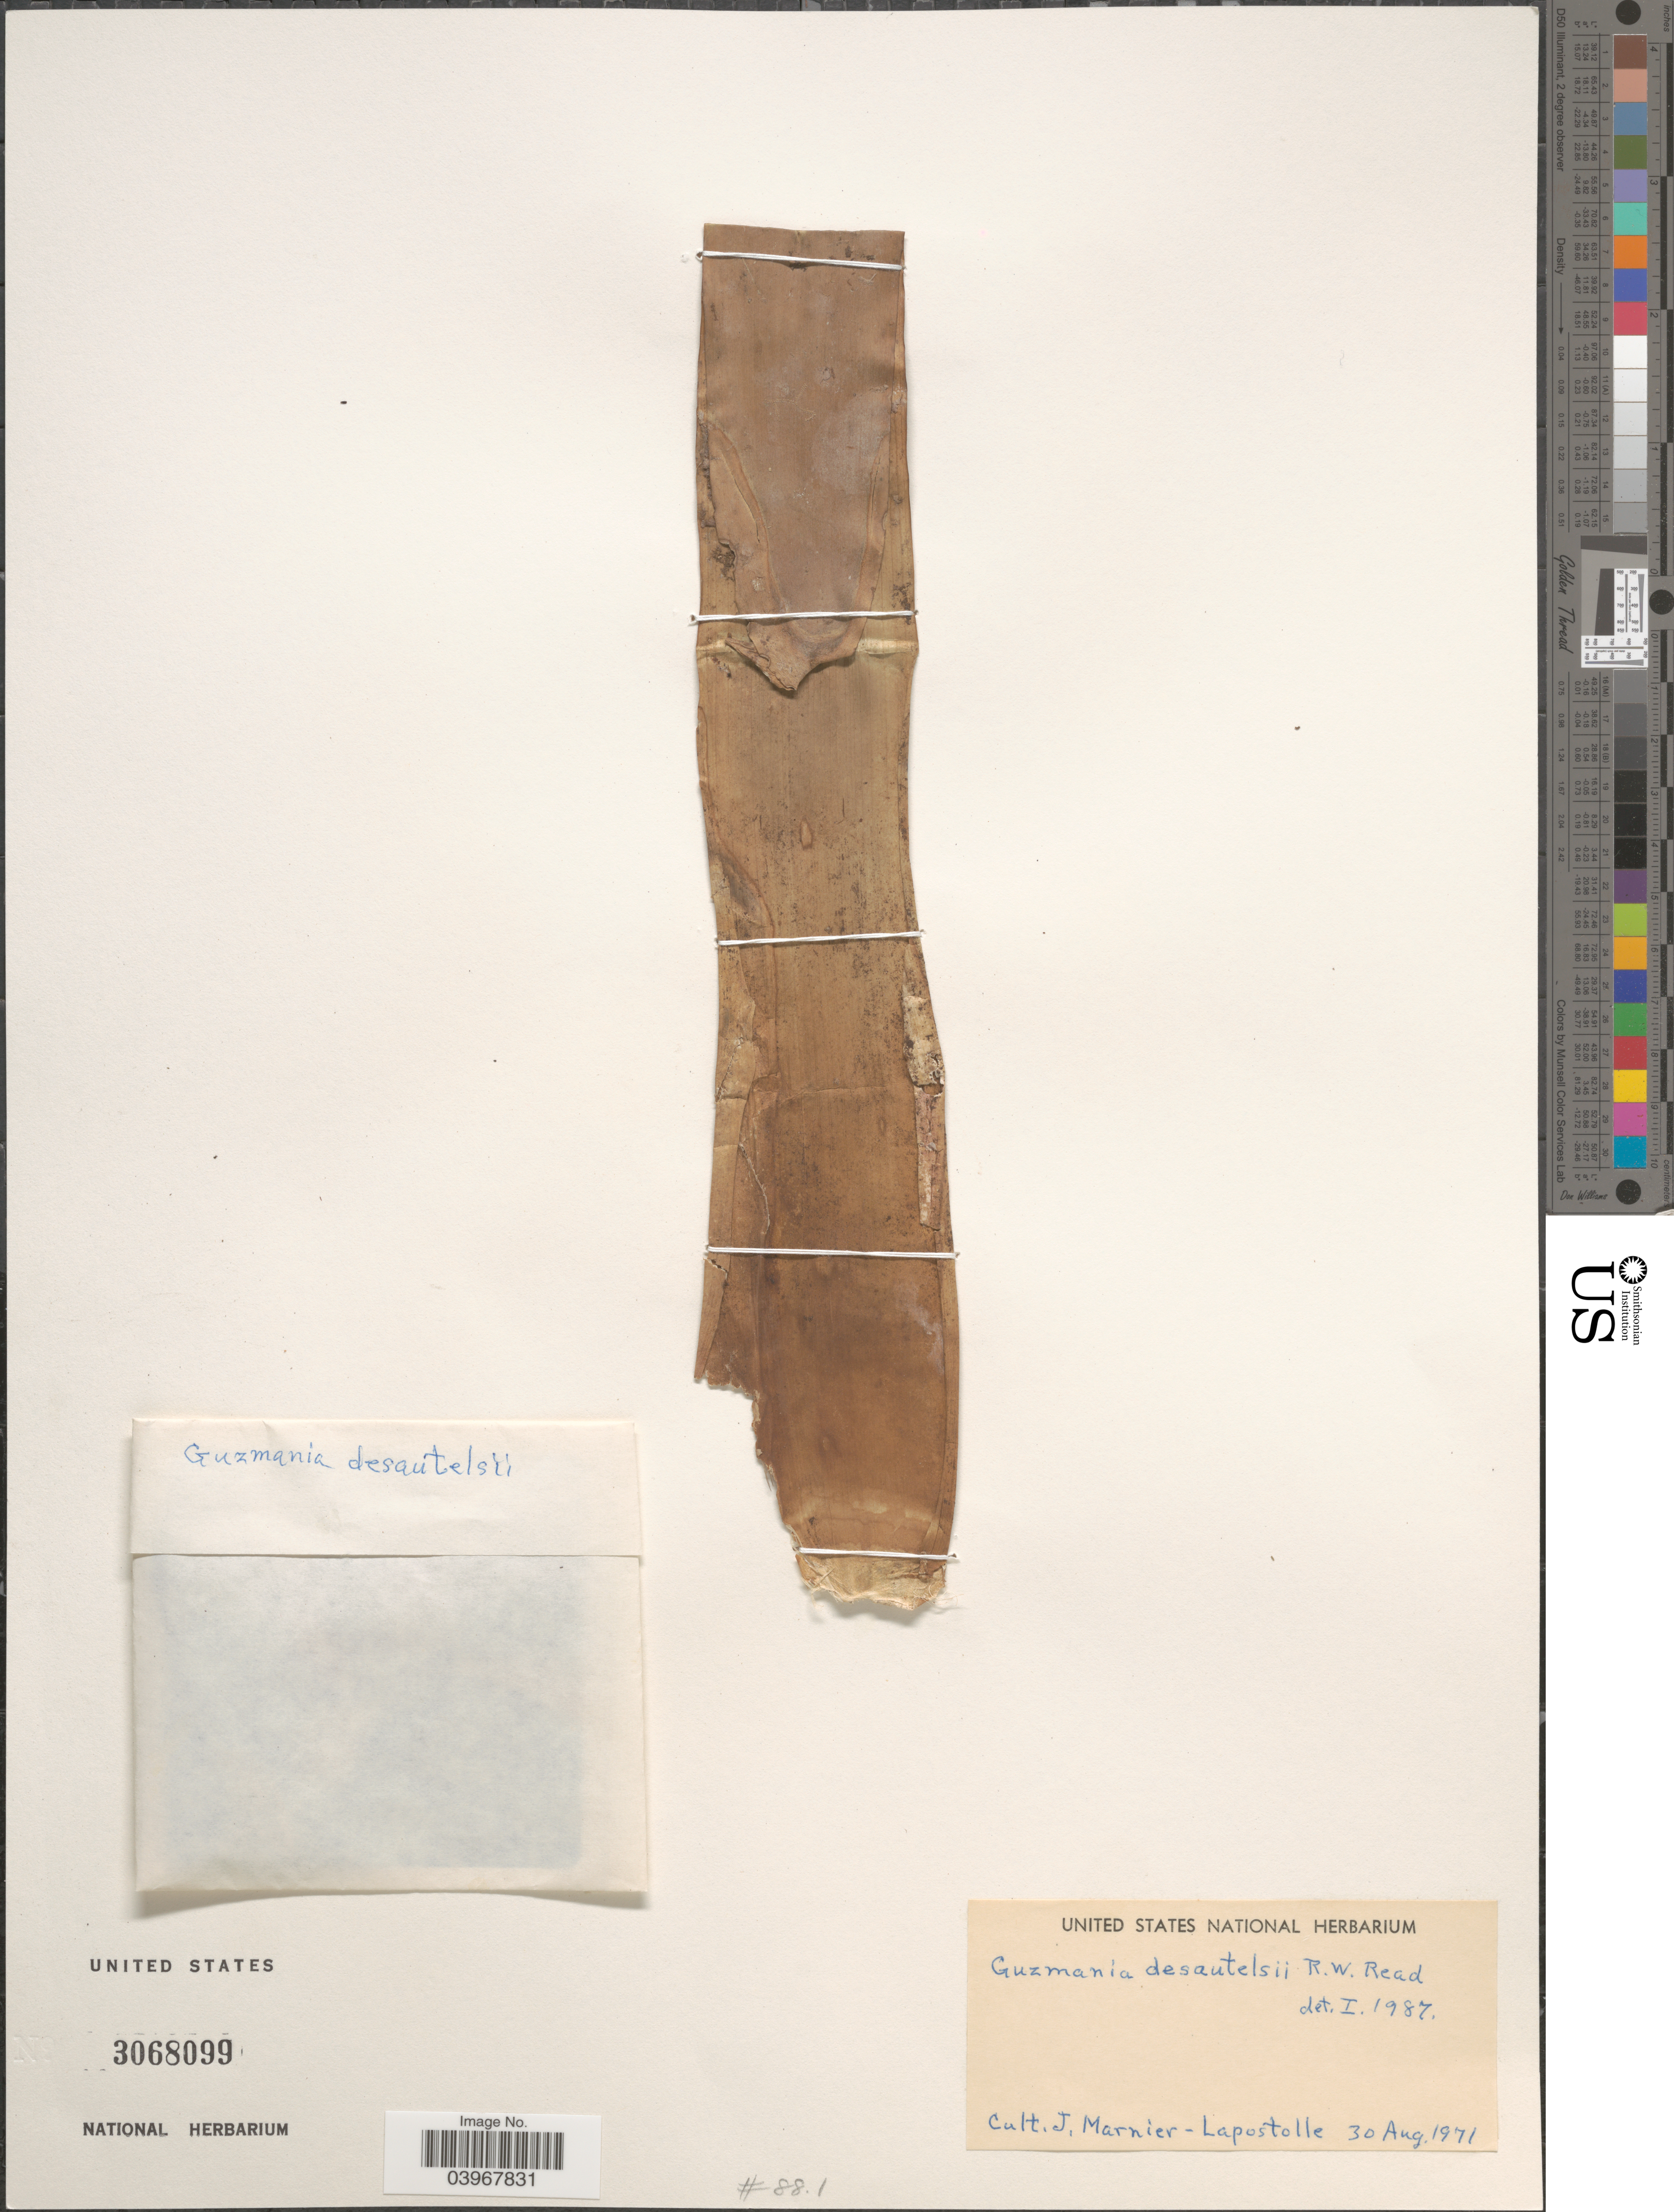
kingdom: Plantae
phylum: Tracheophyta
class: Liliopsida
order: Poales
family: Bromeliaceae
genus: Guzmania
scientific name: Guzmania desautelsii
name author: Read & L.B. Sm.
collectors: J. Marnier-Lapostolle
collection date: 1971-08-30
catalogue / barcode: US 3068099